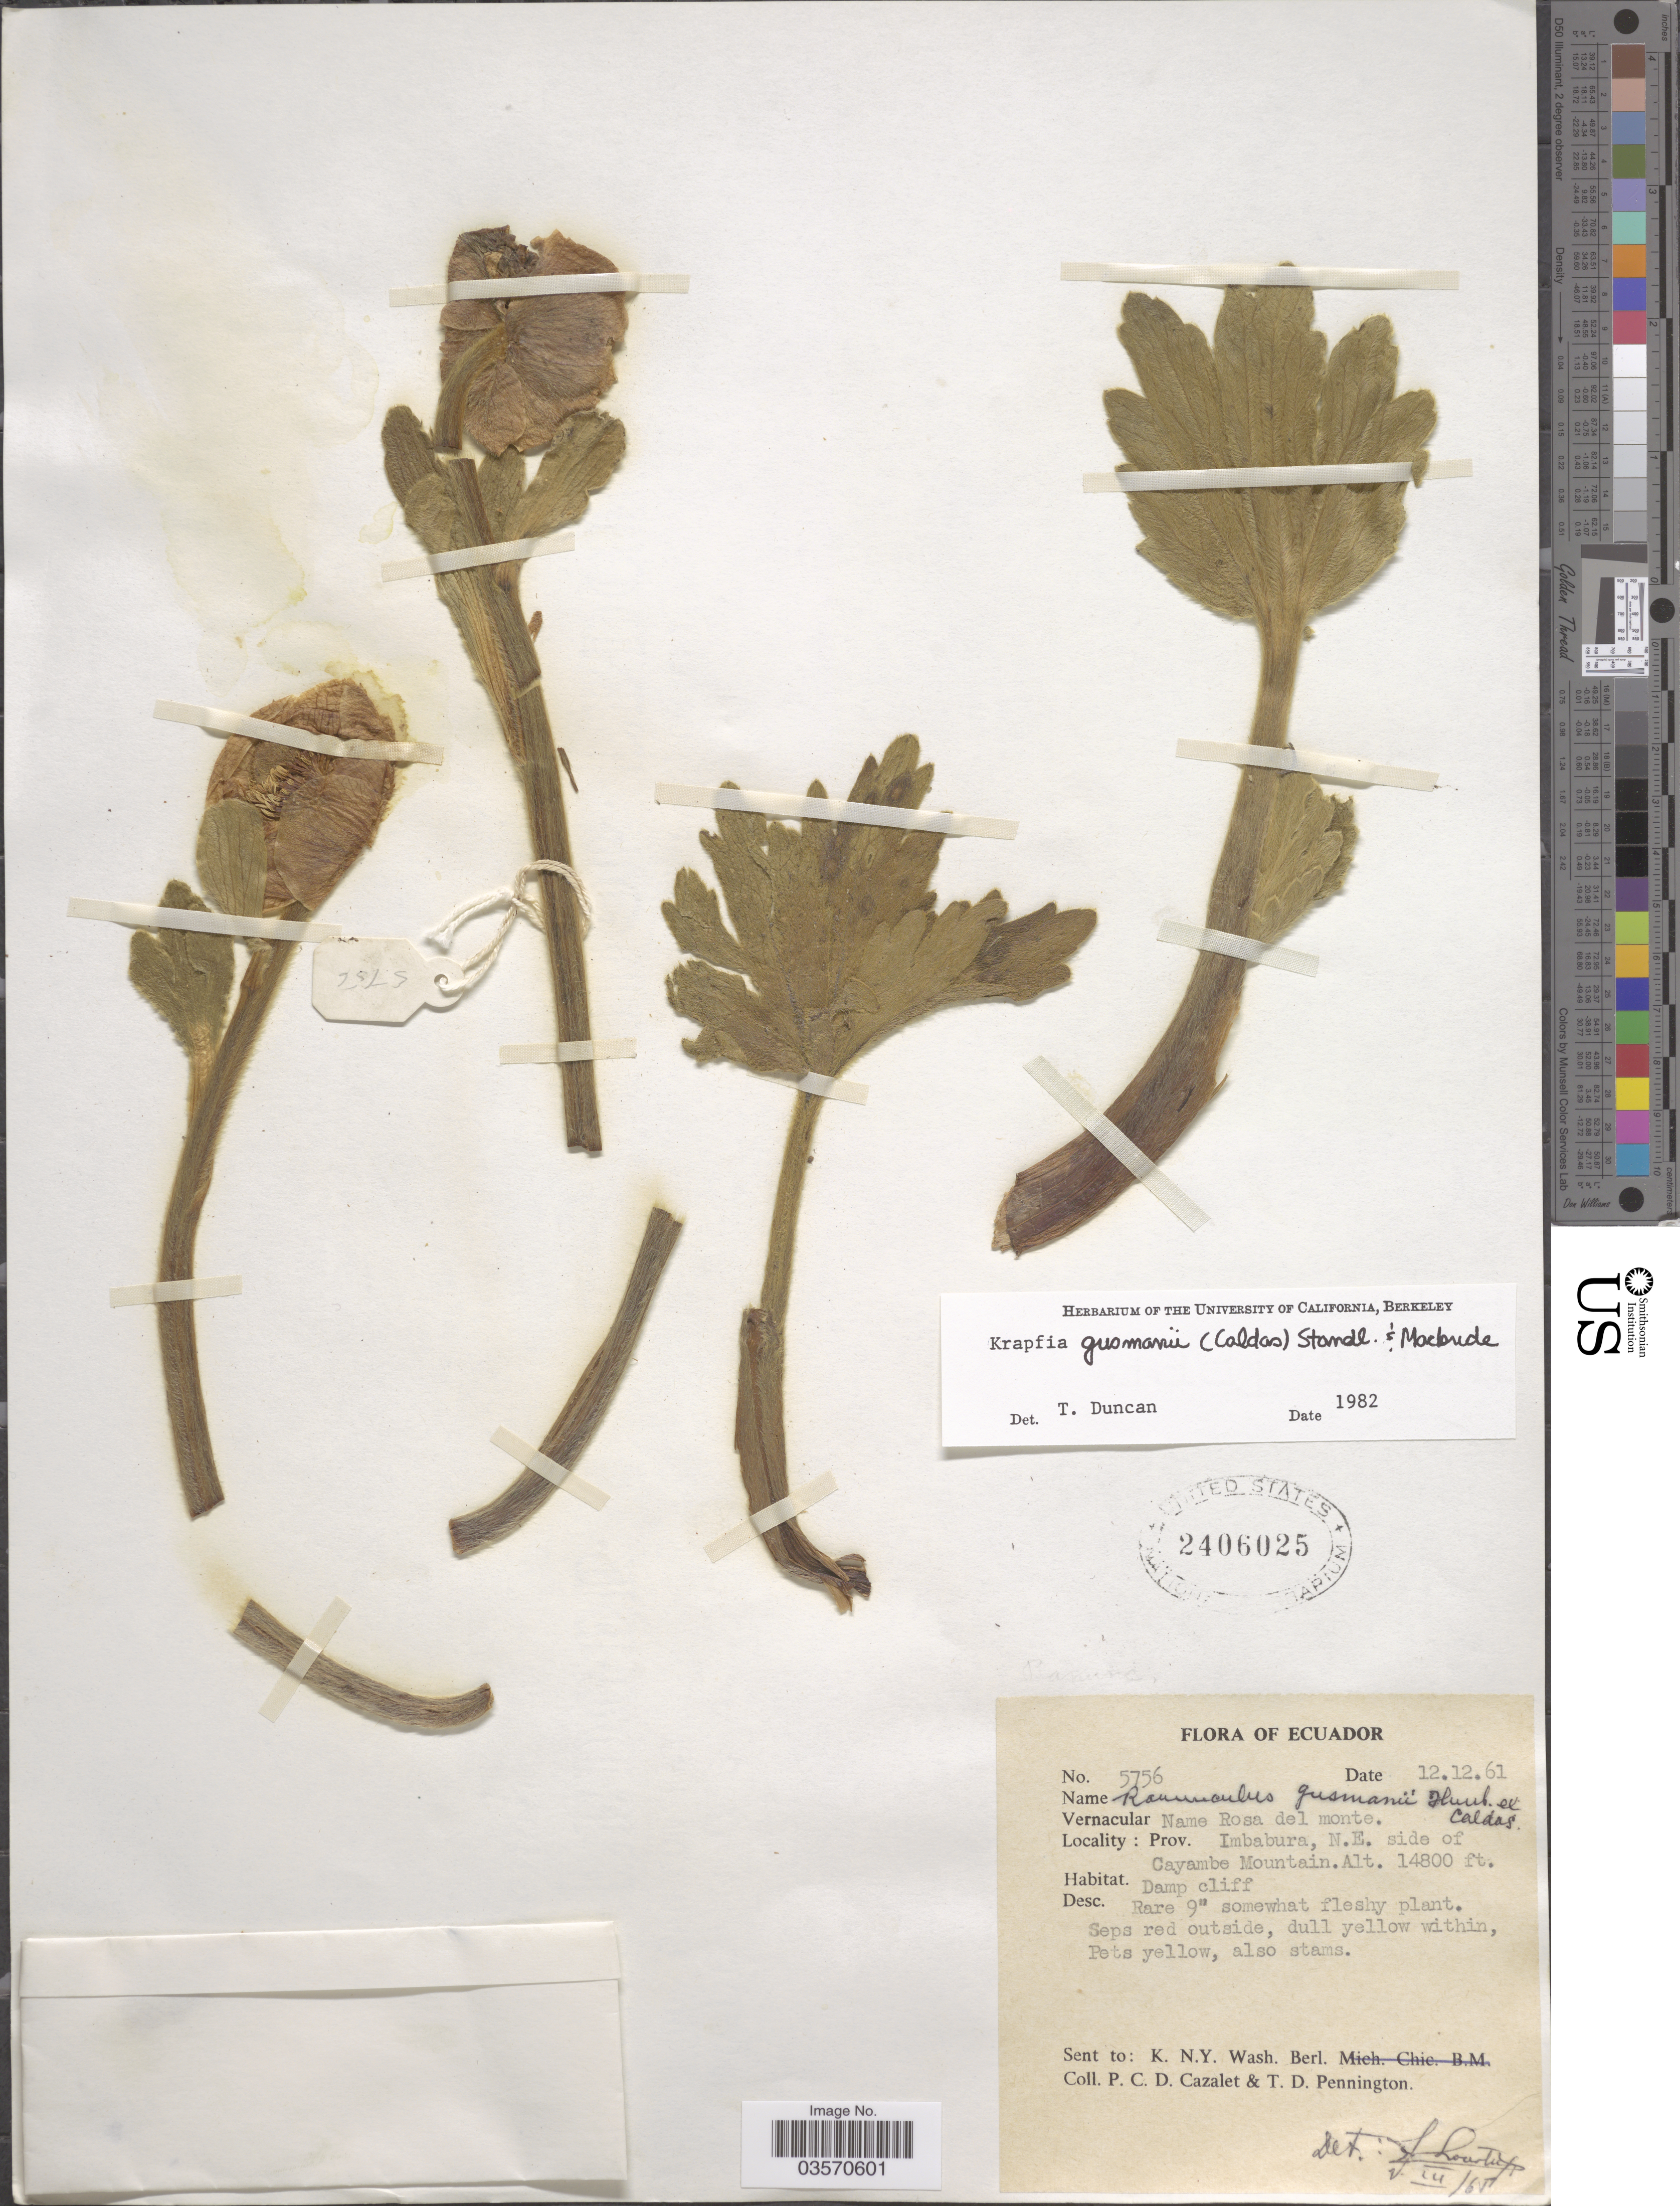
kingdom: Plantae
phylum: Tracheophyta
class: Magnoliopsida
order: Ranunculales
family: Ranunculaceae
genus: Krapfia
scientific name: Krapfia gusmannii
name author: (Humb. ex Caldas) Standl. & J.F. Macbr.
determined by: Duncan, T.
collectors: P. C. D. Cazalet & T. D. Pennington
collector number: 5756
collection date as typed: Transcribed d/m/y: 12/12/61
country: Ecuador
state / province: Imbabura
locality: Prov. Imbabura, N.E. side of Cayambe Mountain.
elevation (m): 4511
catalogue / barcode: US 2406025